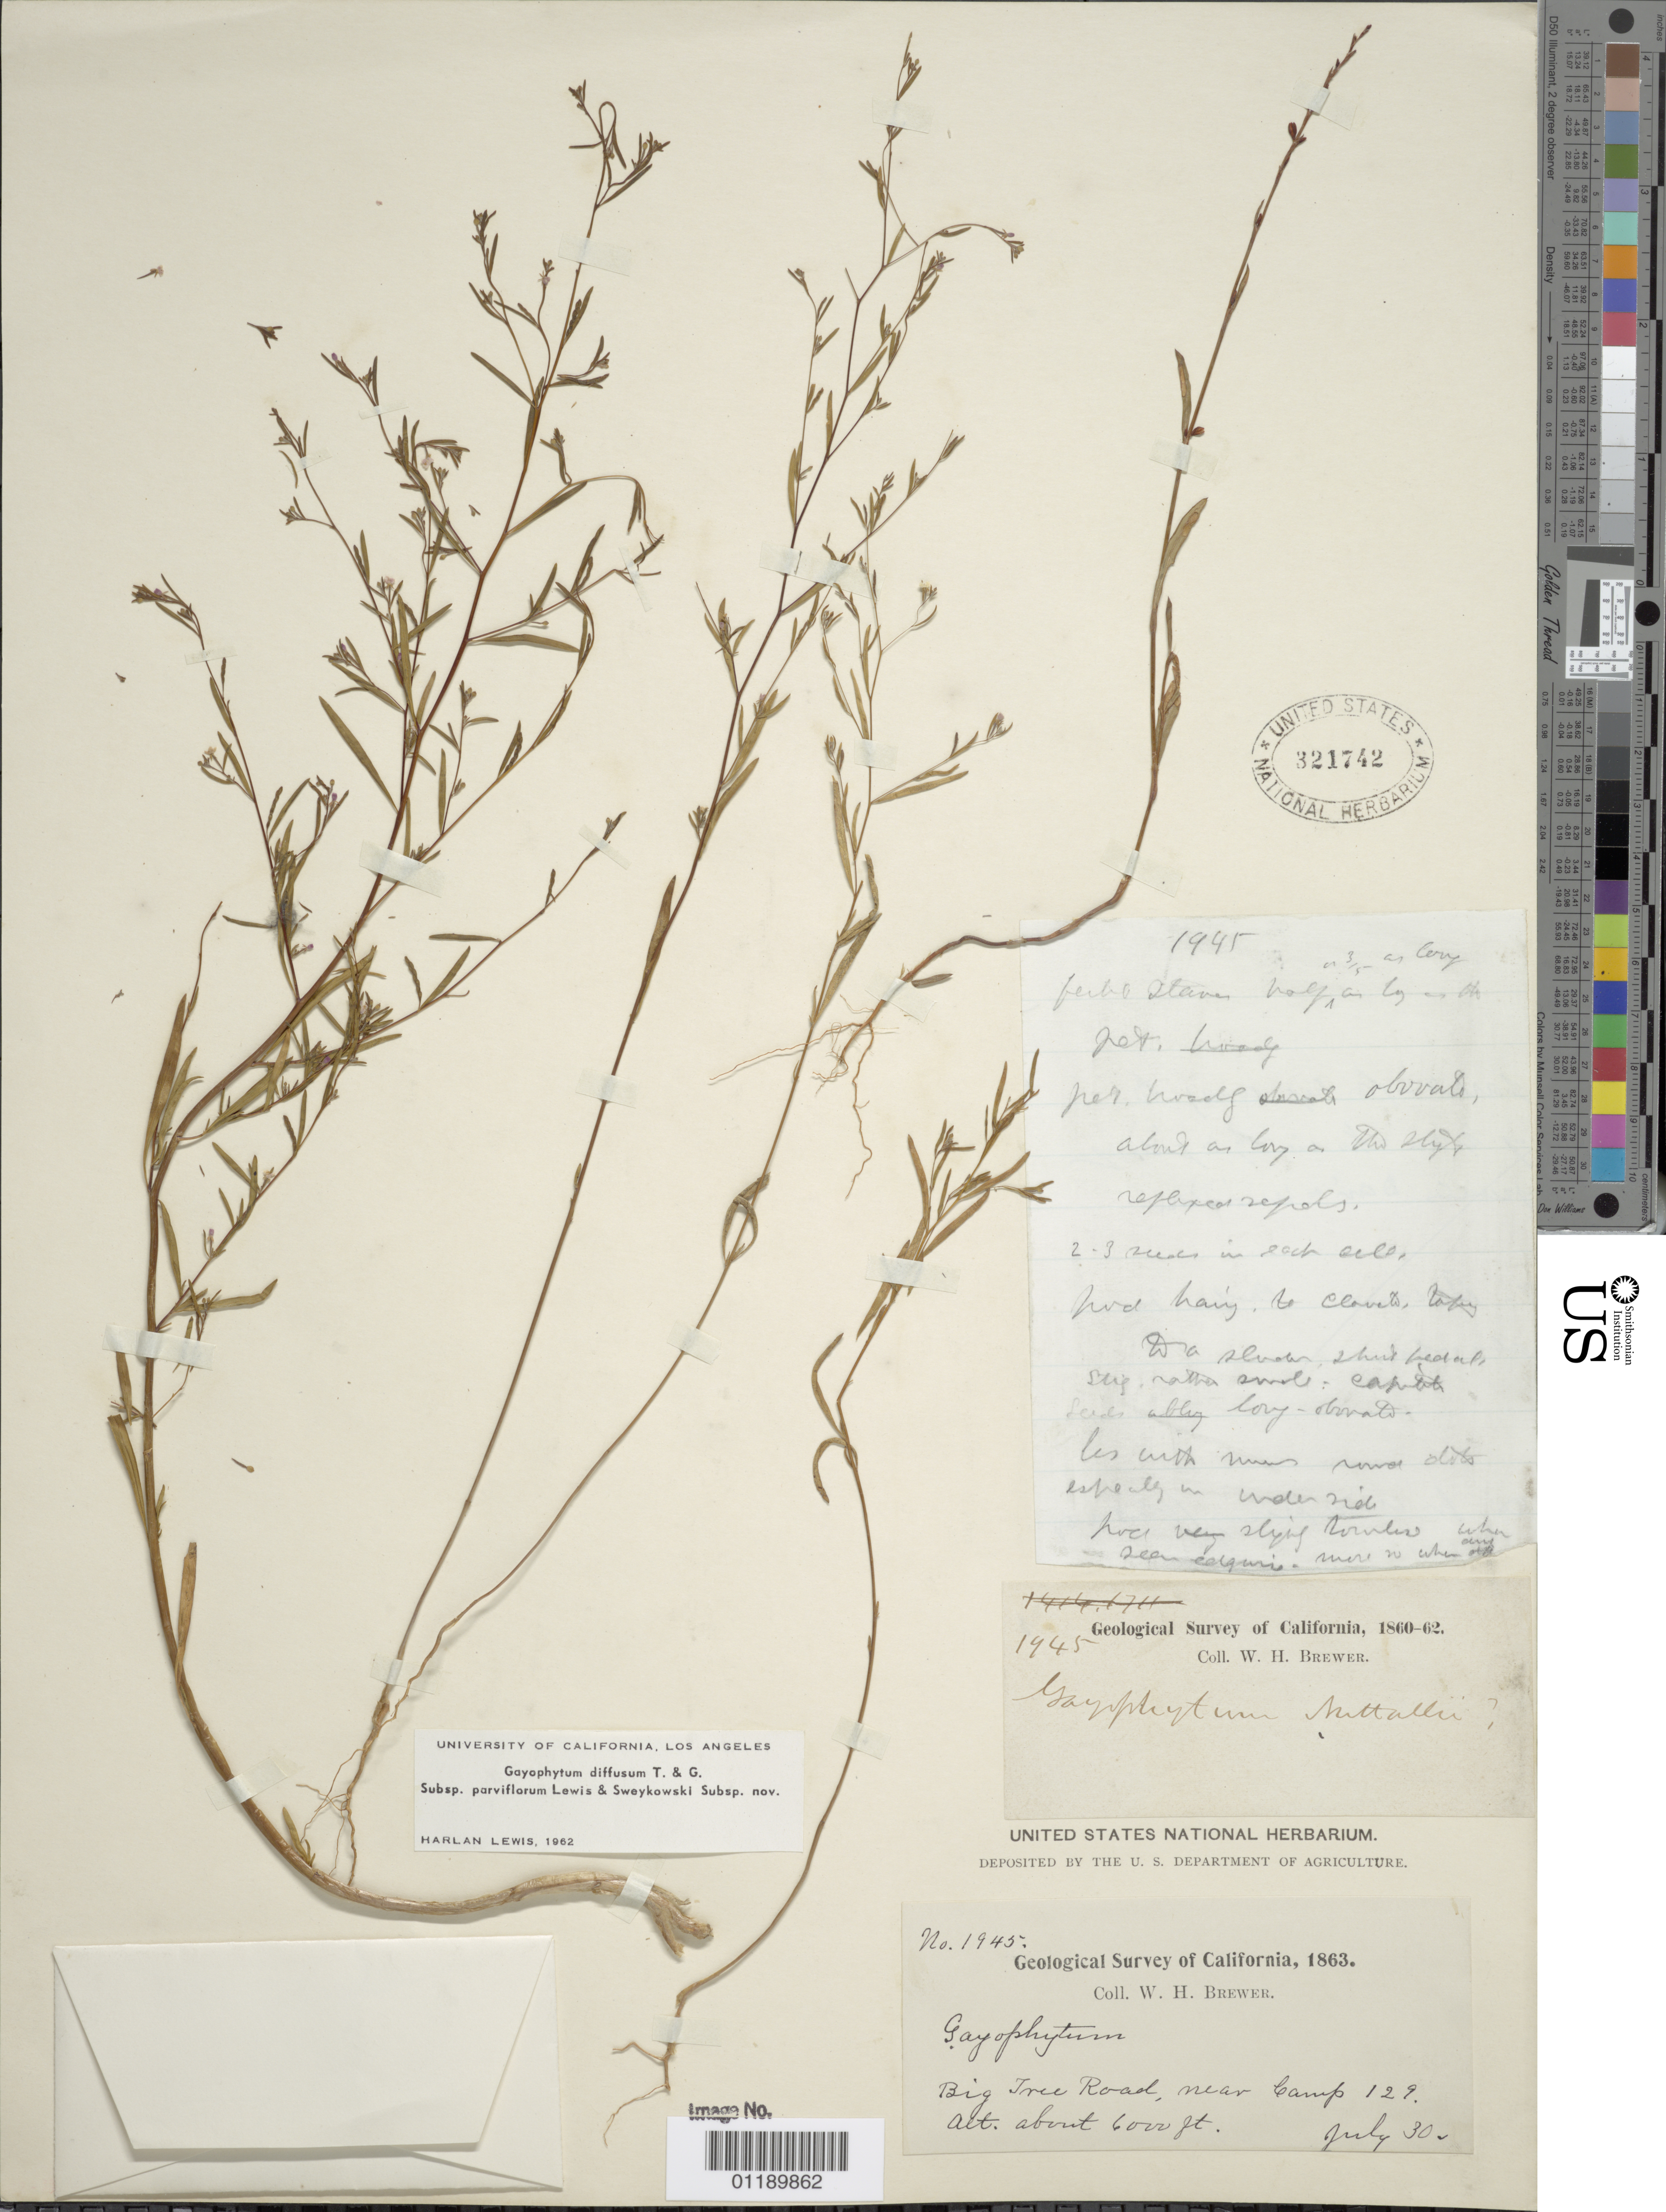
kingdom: Plantae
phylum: Tracheophyta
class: Magnoliopsida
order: Myrtales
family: Onagraceae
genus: Gayophytum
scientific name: Gayophytum diffusum subsp. parviflorum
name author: F. H. Lewis & Szweyk.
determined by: Lewis, H.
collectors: W. H. Brewer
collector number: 1945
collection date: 1863-07-30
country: United States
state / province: California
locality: Camp 129, on Big Tree Road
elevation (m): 1829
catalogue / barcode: US 321742